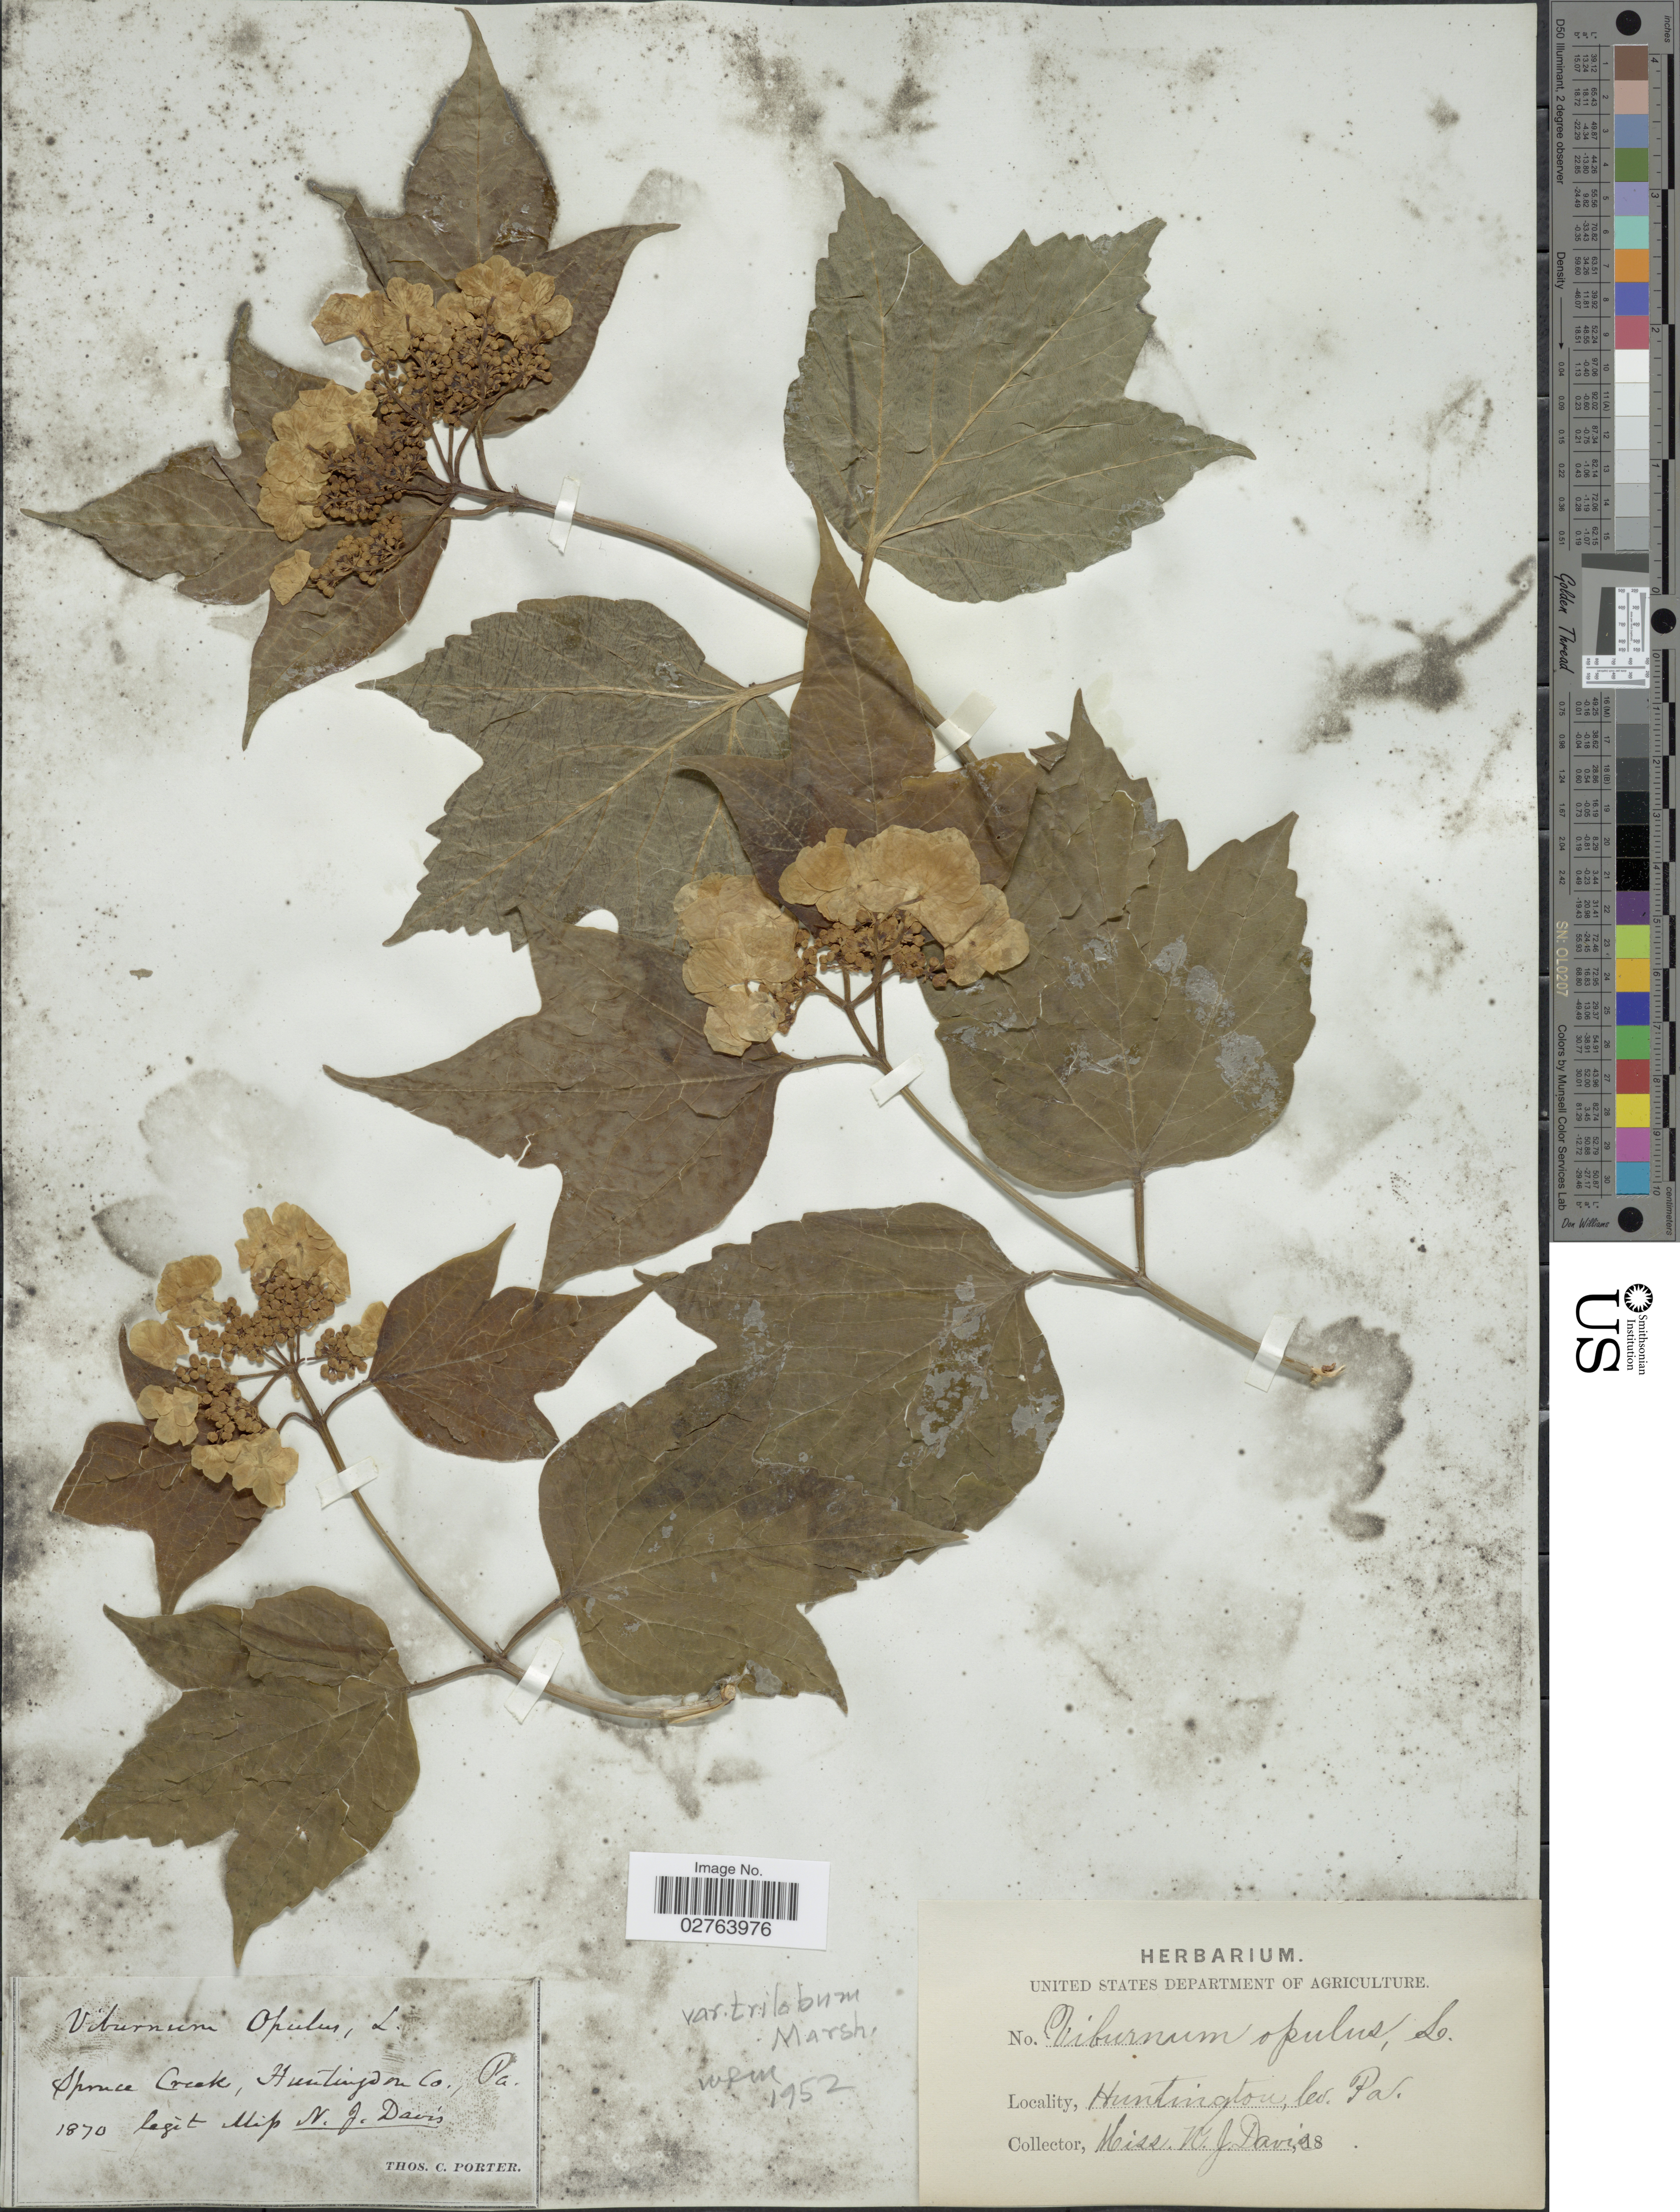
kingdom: Plantae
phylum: Tracheophyta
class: Magnoliopsida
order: Dipsacales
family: Viburnaceae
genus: Viburnum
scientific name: Viburnum opulus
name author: L.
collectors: N. Davis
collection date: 1870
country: United States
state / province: Pennsylvania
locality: Spruce Creek, Huntington Co.